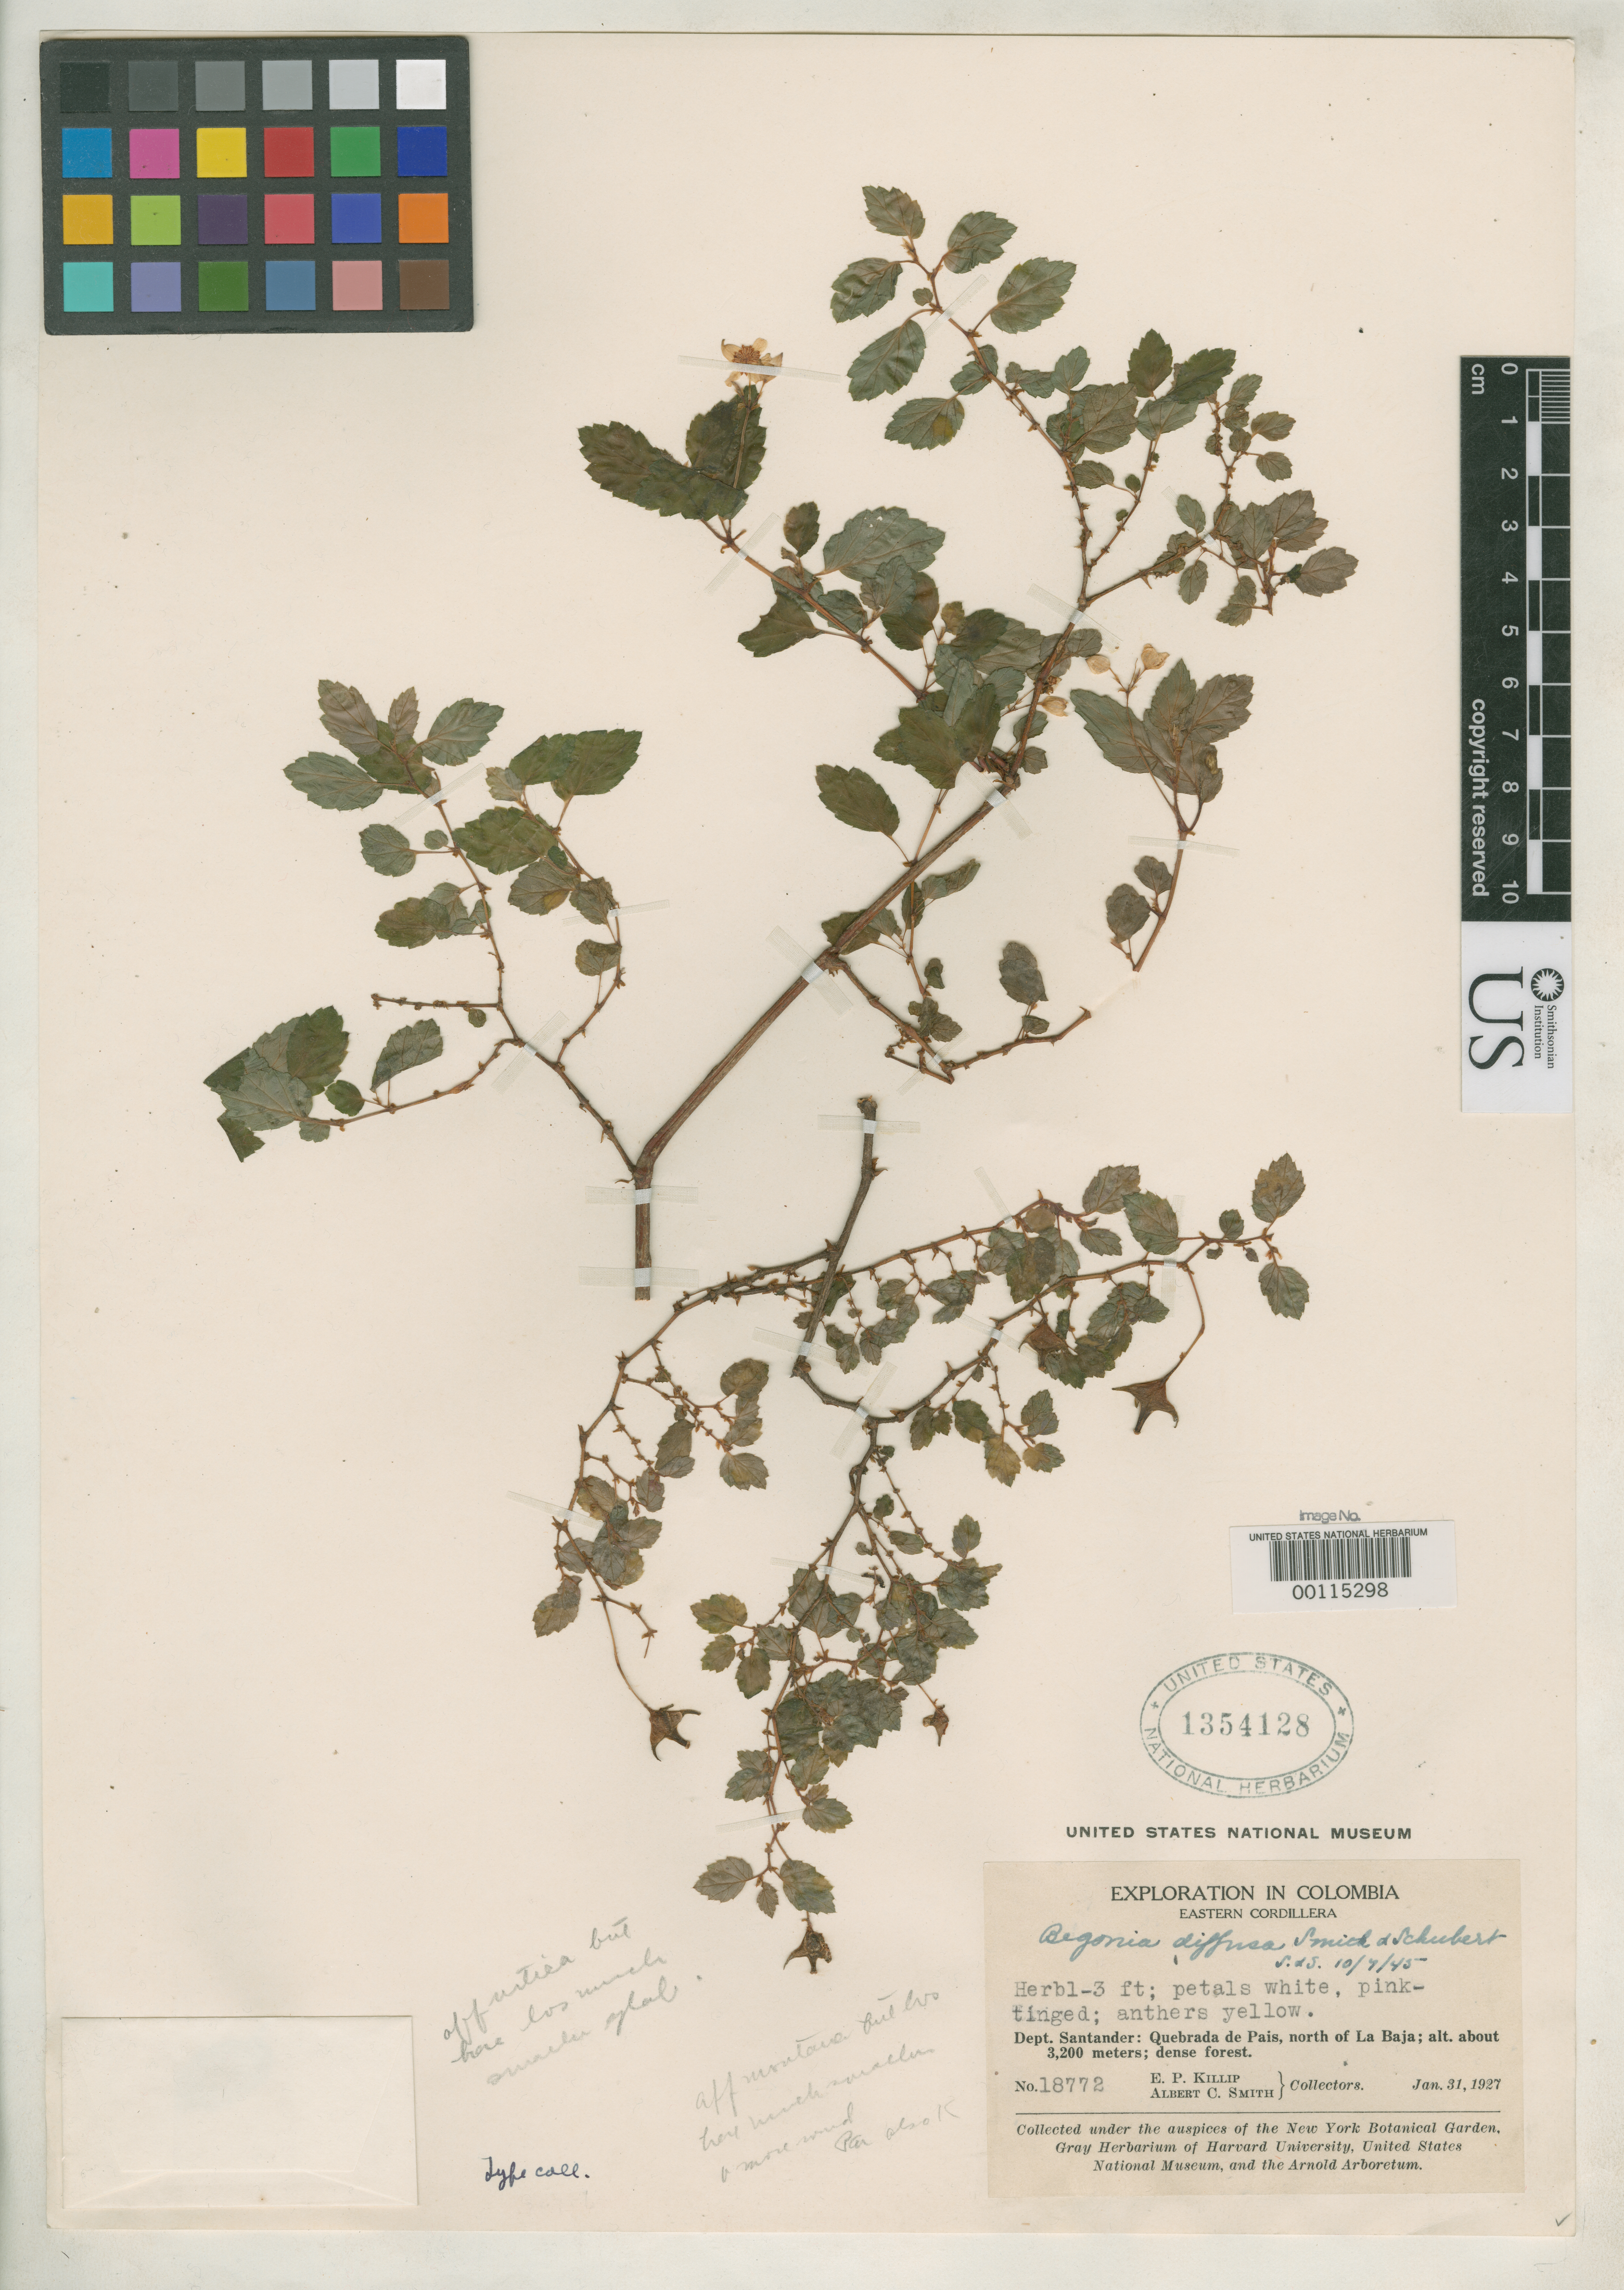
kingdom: Plantae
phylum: Tracheophyta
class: Magnoliopsida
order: Cucurbitales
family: Begoniaceae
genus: Begonia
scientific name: Begonia diffusa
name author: L.B. Sm. & B.G. Schub.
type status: Isotype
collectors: E. P. Killip & A. C. Smith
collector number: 18772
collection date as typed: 31 Jan 1927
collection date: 1927-01-31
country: Colombia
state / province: Santander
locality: N of La Baja.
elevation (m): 3200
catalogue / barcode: US 1354128